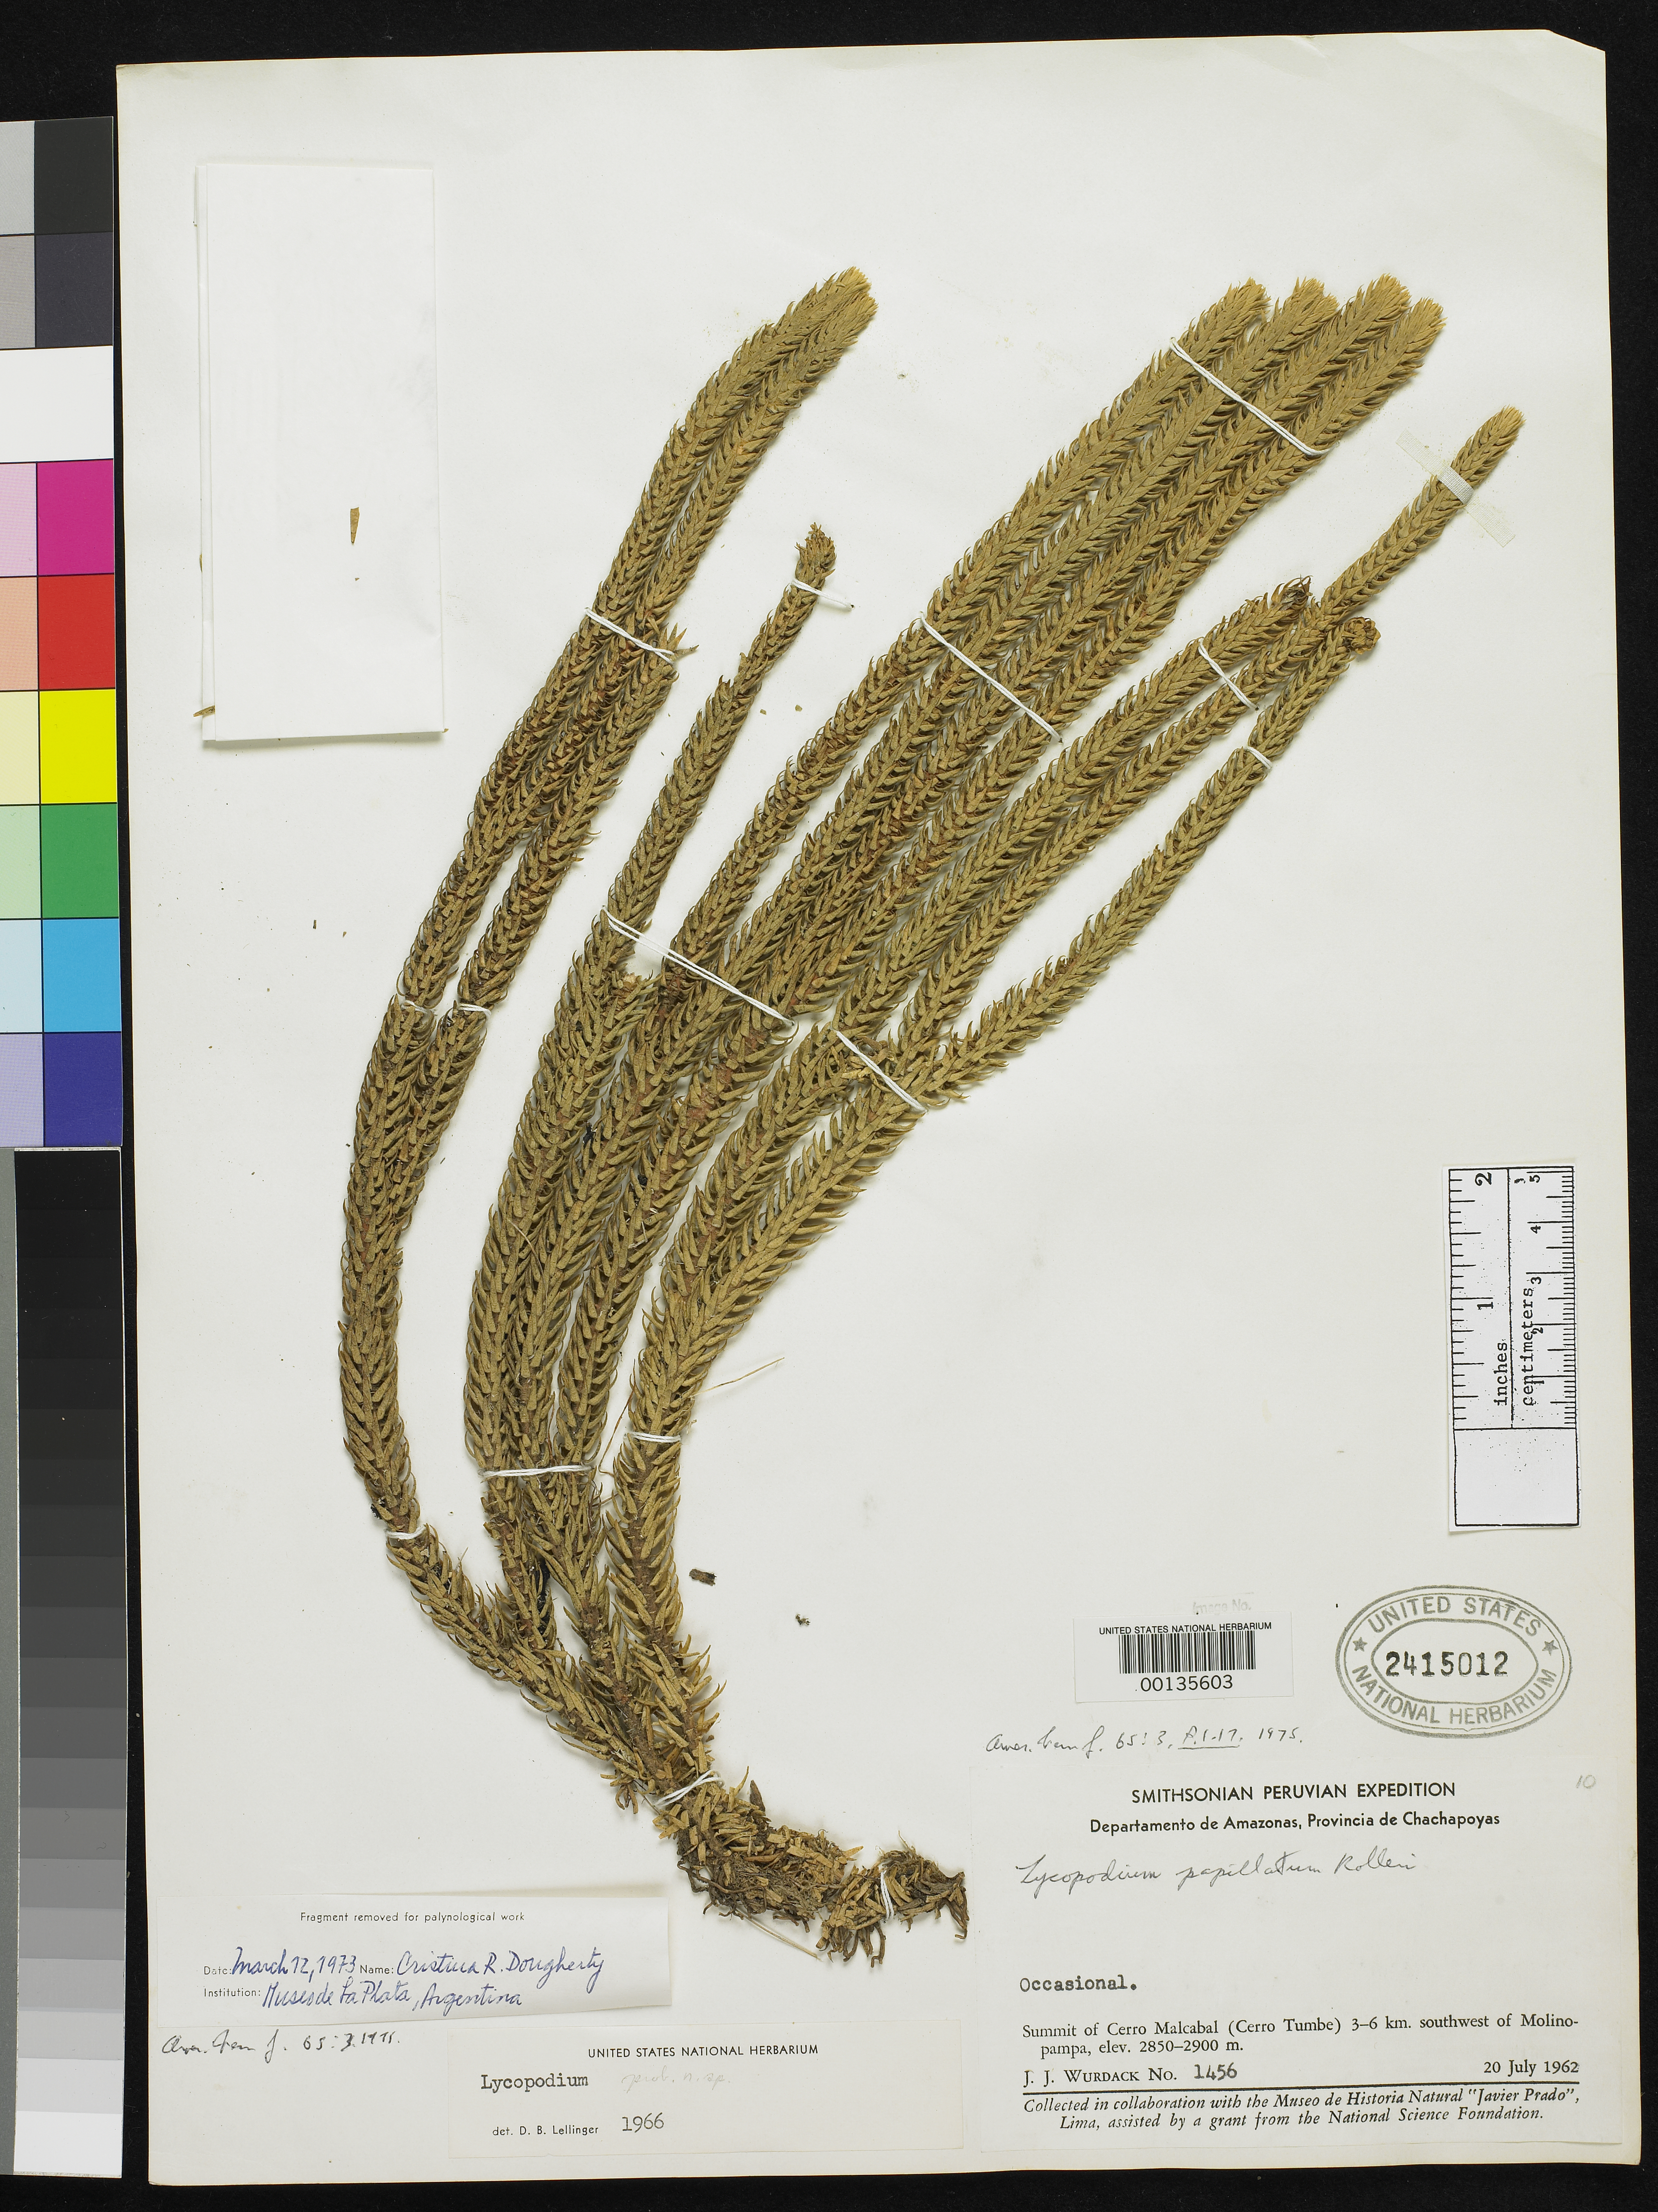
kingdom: Plantae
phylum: Tracheophyta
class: Lycopodiopsida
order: Lycopodiales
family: Lycopodiaceae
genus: Lycopodium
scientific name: Lycopodium papillatum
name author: Rolleri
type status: Holotype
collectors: J. J. Wurdack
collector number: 1456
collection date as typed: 20 Jul 1962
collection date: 1962-07-20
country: Peru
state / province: Amazonas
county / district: Chachapoyas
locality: summit of Cerro Malcabal (Cerro Tumbe), 3 - 6 km SW of Molinopampa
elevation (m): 2850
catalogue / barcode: US 2415012